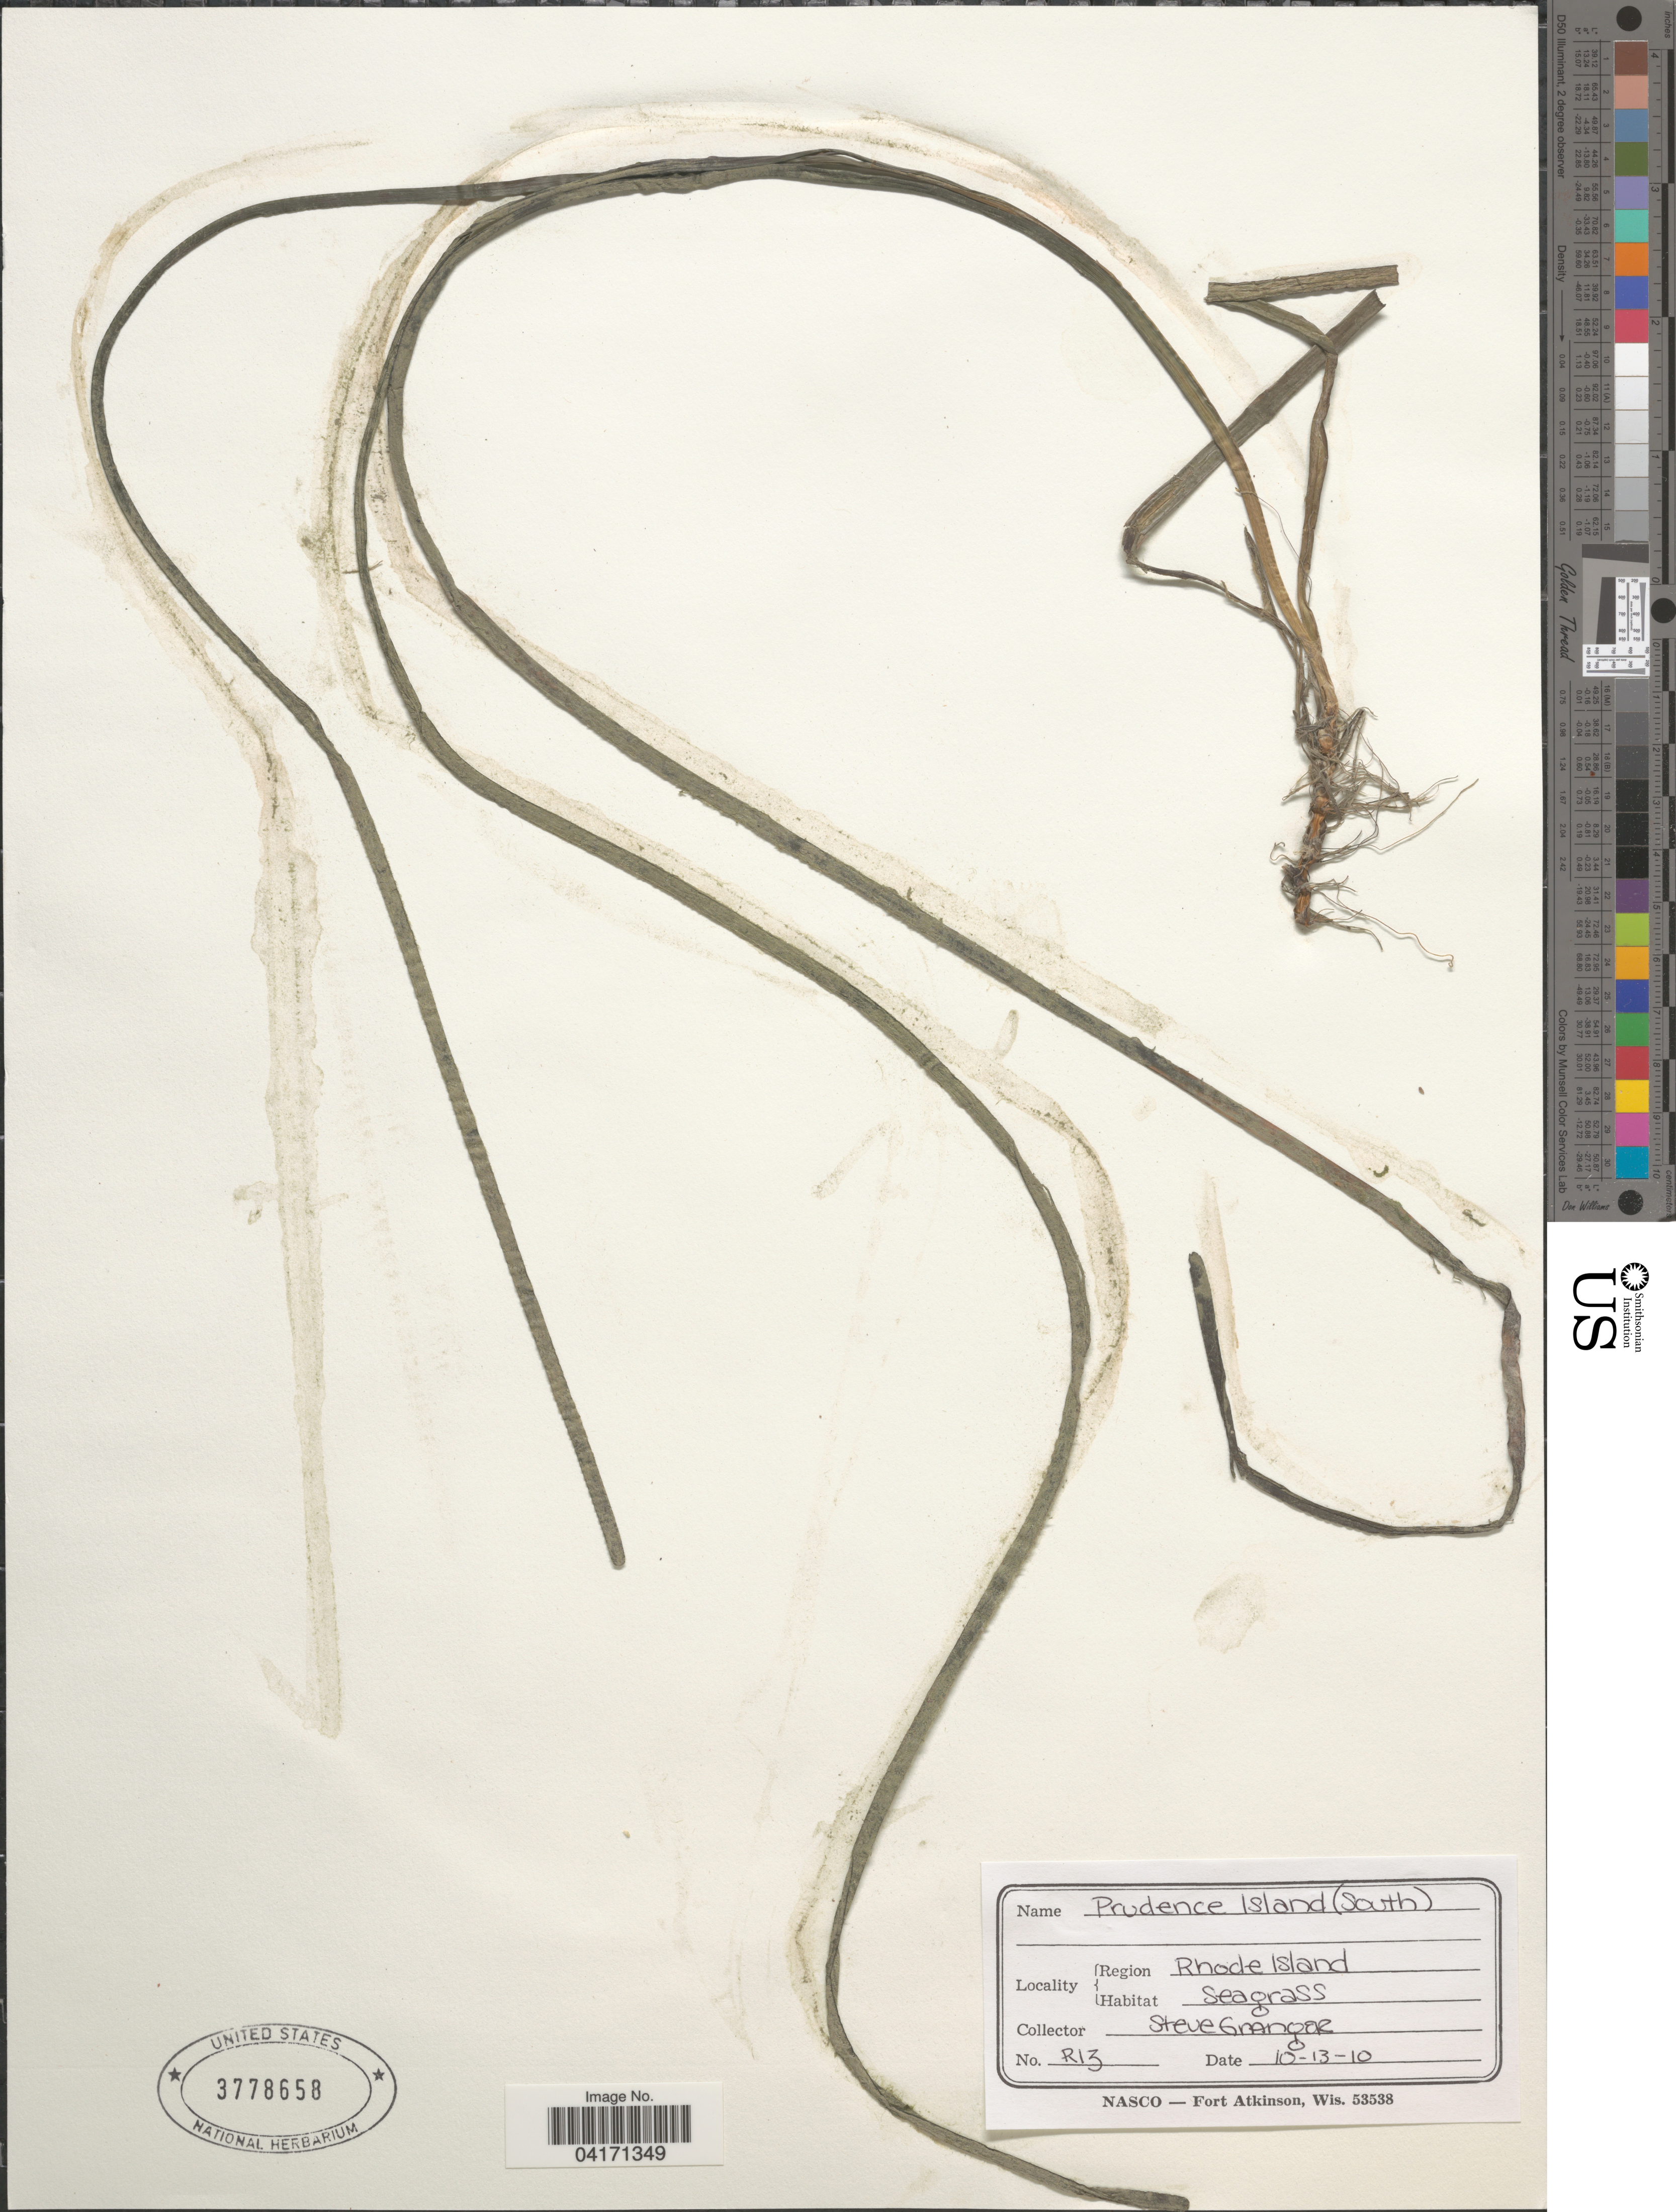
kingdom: Plantae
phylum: Tracheophyta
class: Liliopsida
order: Alismatales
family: Zosteraceae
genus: Zostera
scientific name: Zostera marina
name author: L.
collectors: S. Granger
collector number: RI3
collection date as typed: Transcribed d/m/y: 13/10/10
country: United States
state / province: Rhode Island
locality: Prudence Island (South). Region Rhode Island.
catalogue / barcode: US 3778658